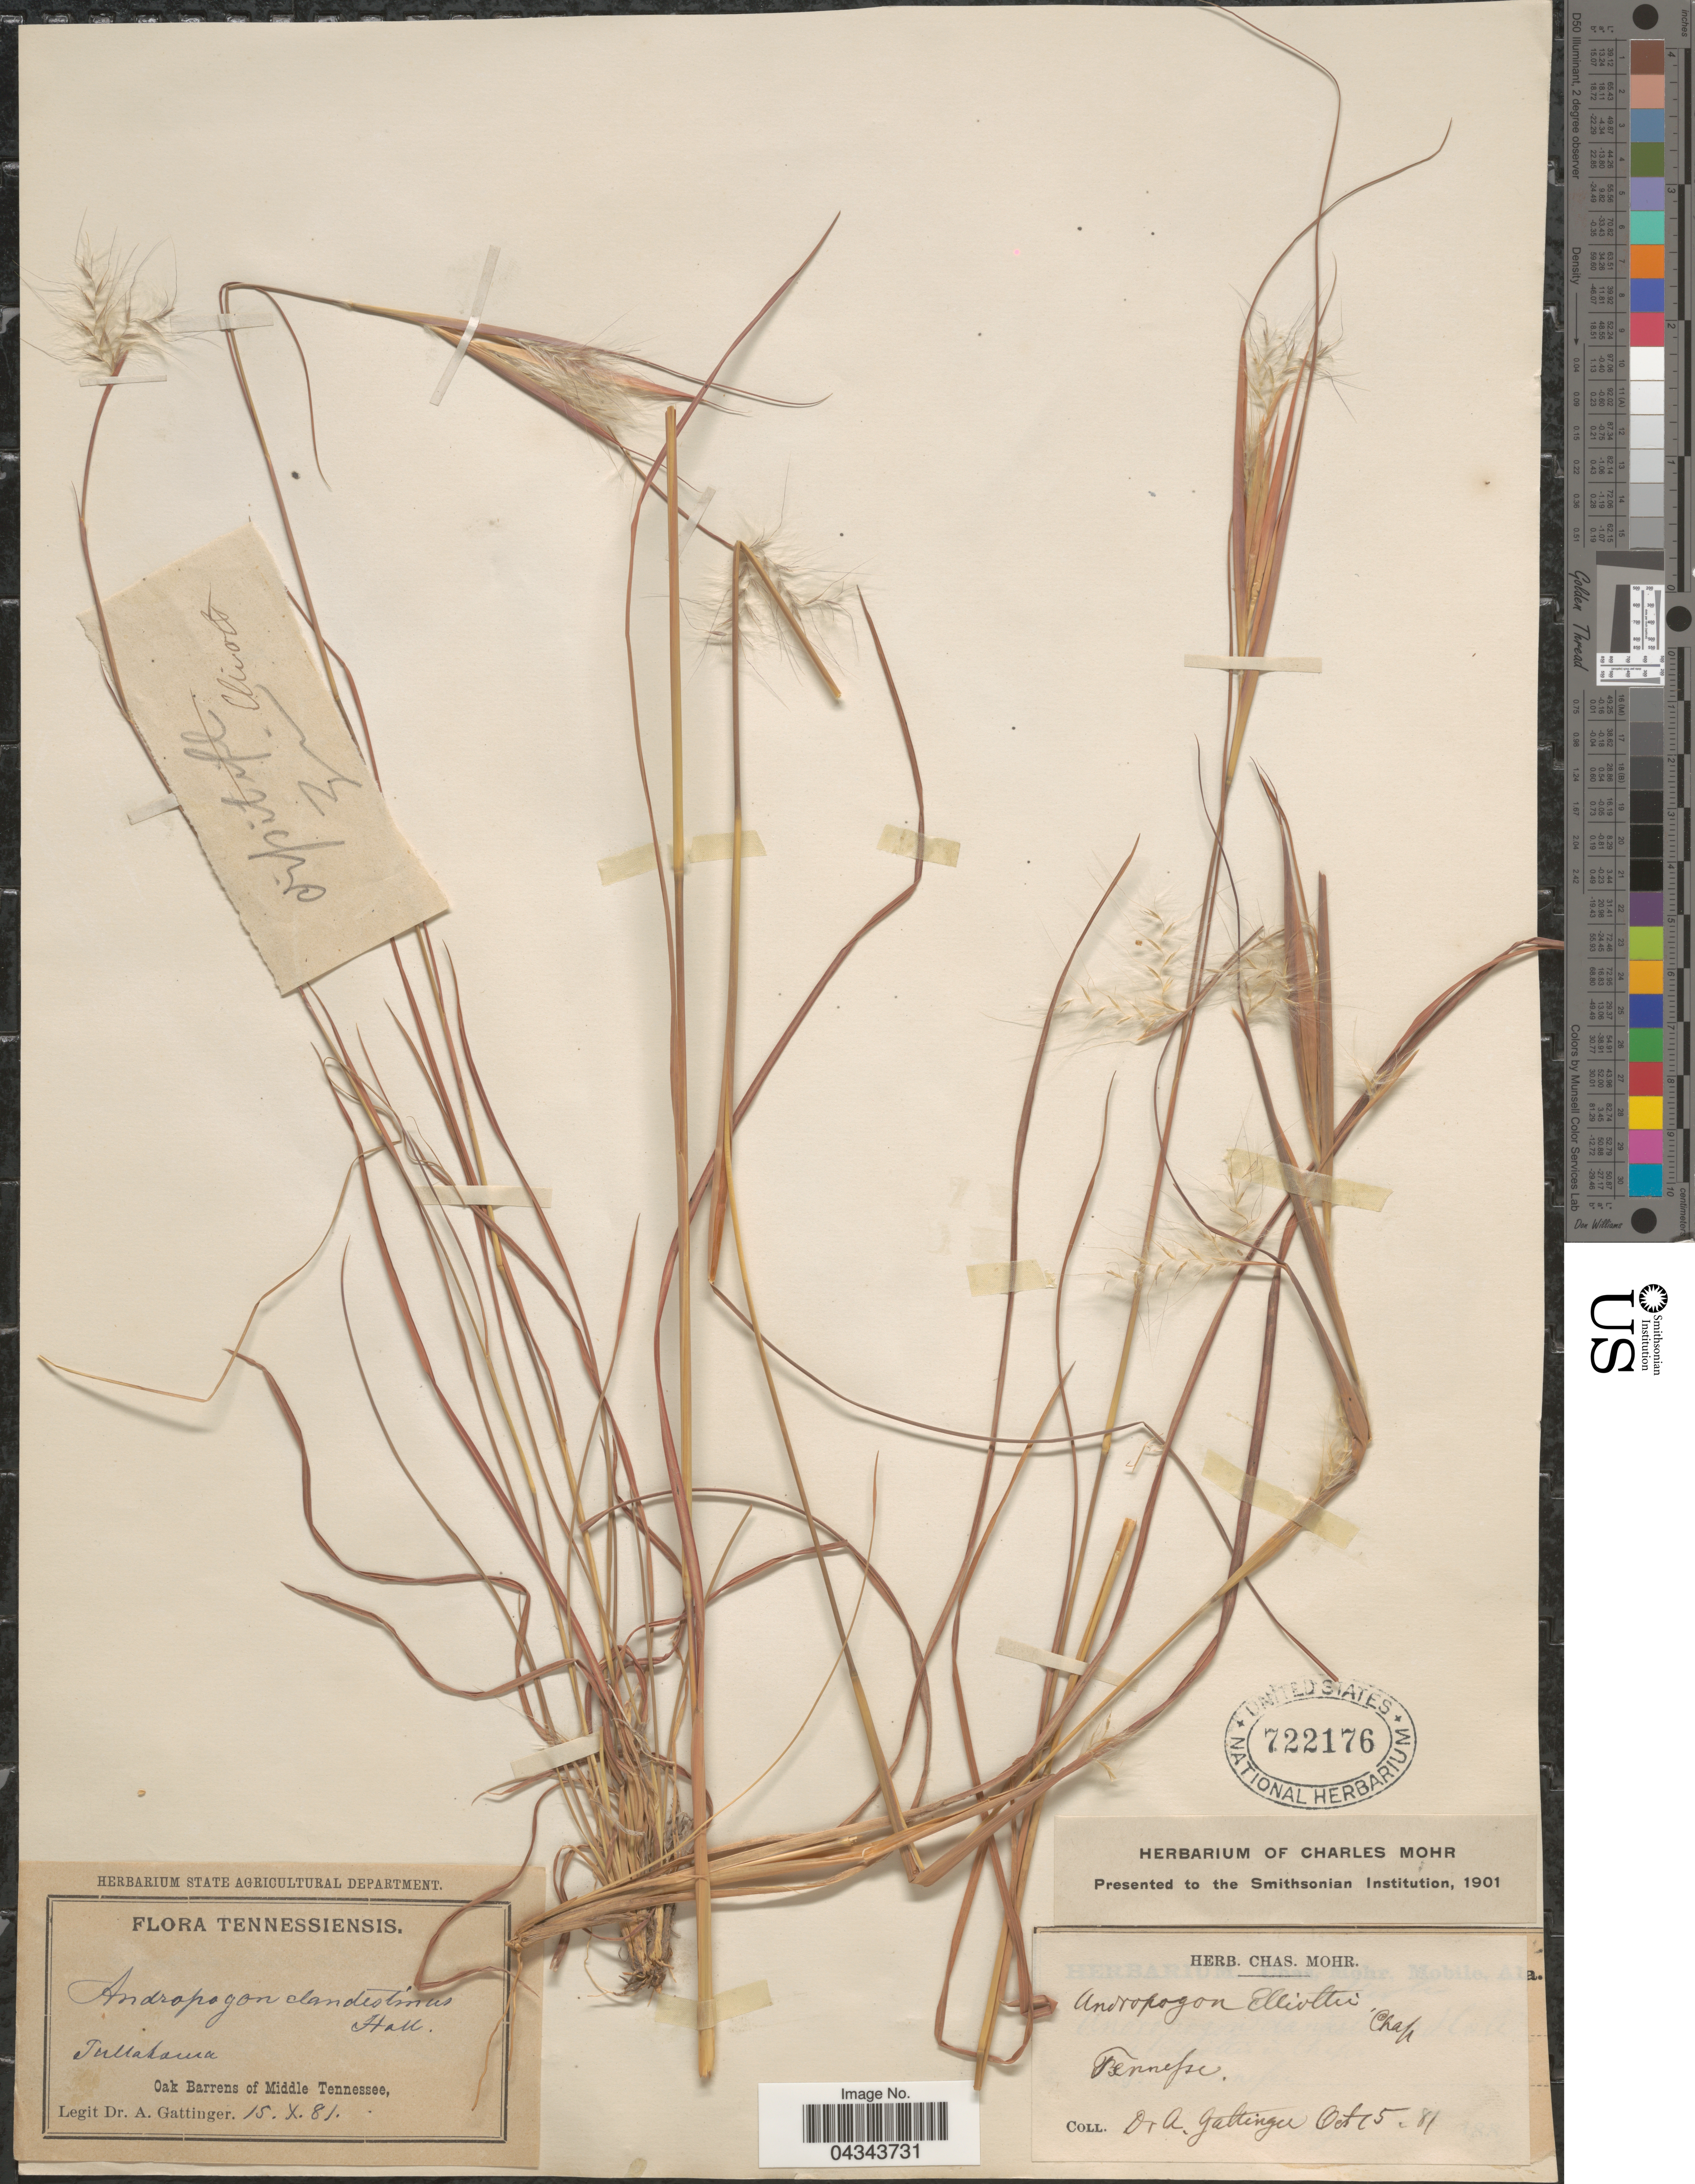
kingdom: Plantae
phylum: Tracheophyta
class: Liliopsida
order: Poales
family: Poaceae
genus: Andropogon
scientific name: Andropogon ternarius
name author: Michx.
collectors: A. Gattinger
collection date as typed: Transcribed d/m/y: 15/10/81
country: United States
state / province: Tennessee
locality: Tullahoma. Oak Barrens of Middle Tennessee.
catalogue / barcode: US 722176